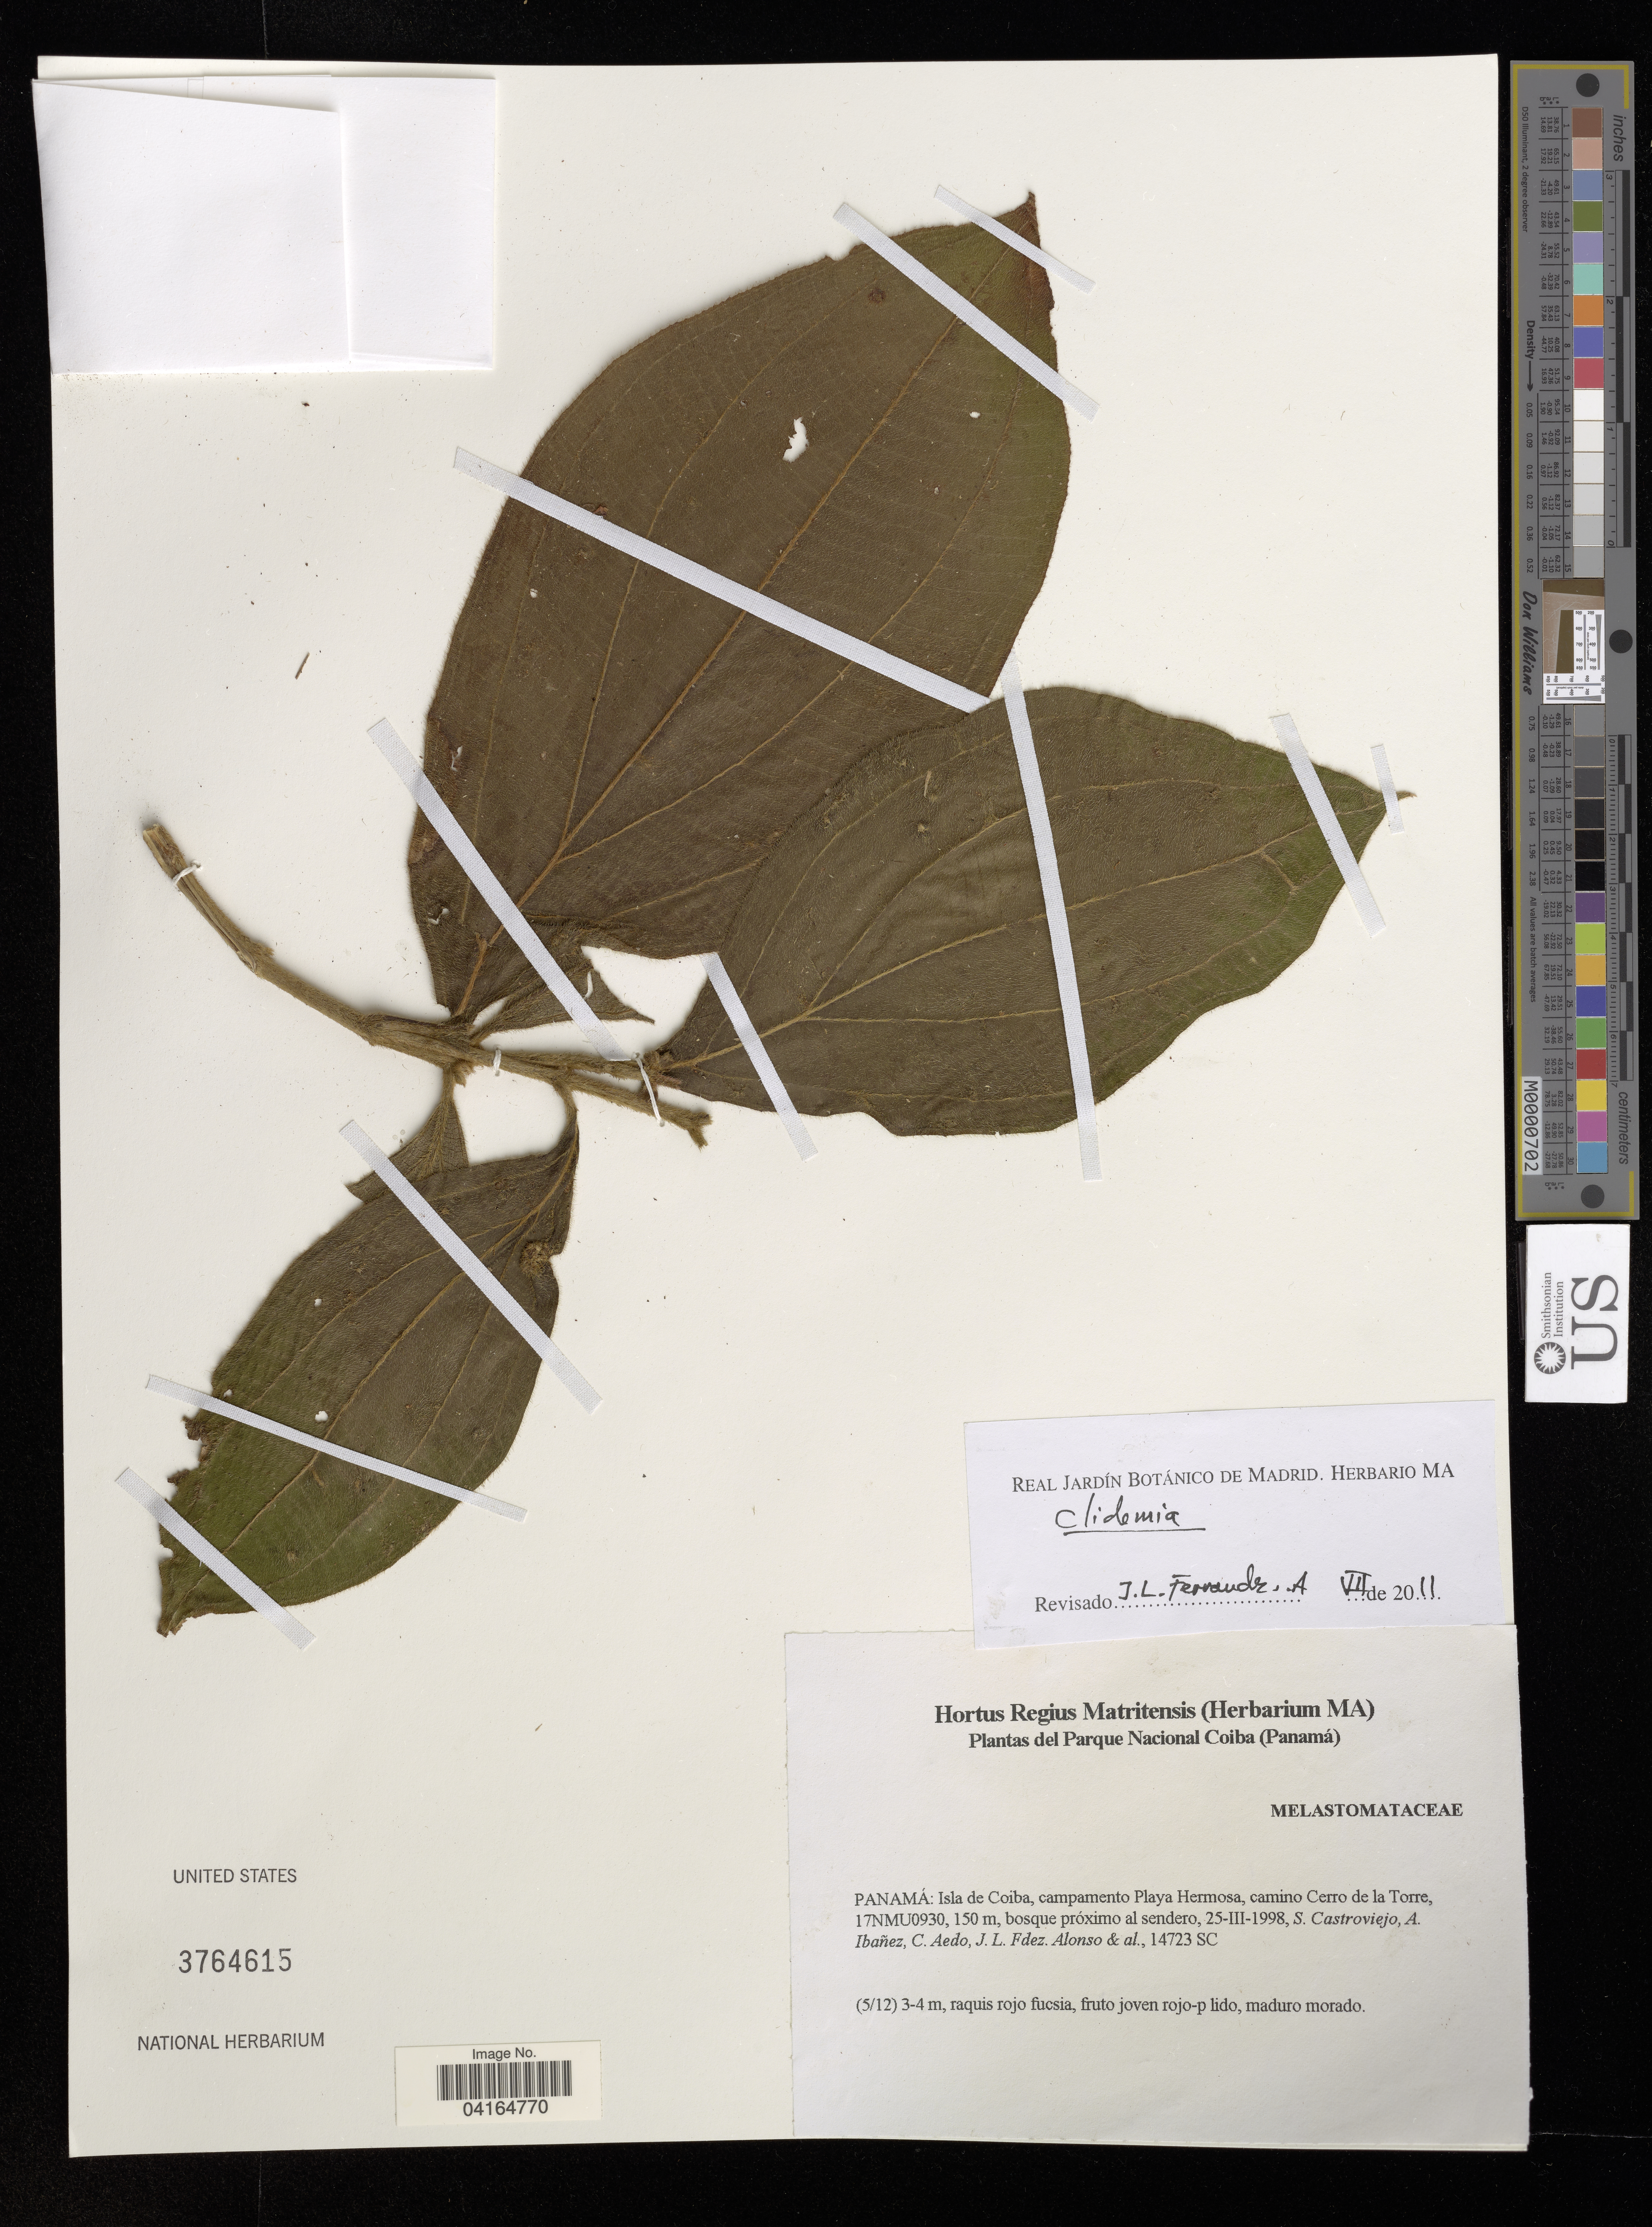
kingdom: Plantae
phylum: Tracheophyta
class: Magnoliopsida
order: Myrtales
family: Melastomataceae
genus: Clidemia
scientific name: Clidemia sp.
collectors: S. Castroviejo, A. Ibáñez, C. Aedo & J. L. Fernández-Alonso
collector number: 14723 SC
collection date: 1998-03-25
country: Panama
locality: Isla de Coiba, campamento Playa Hermosa, camino Cerro de la Torre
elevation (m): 150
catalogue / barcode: US 3764615